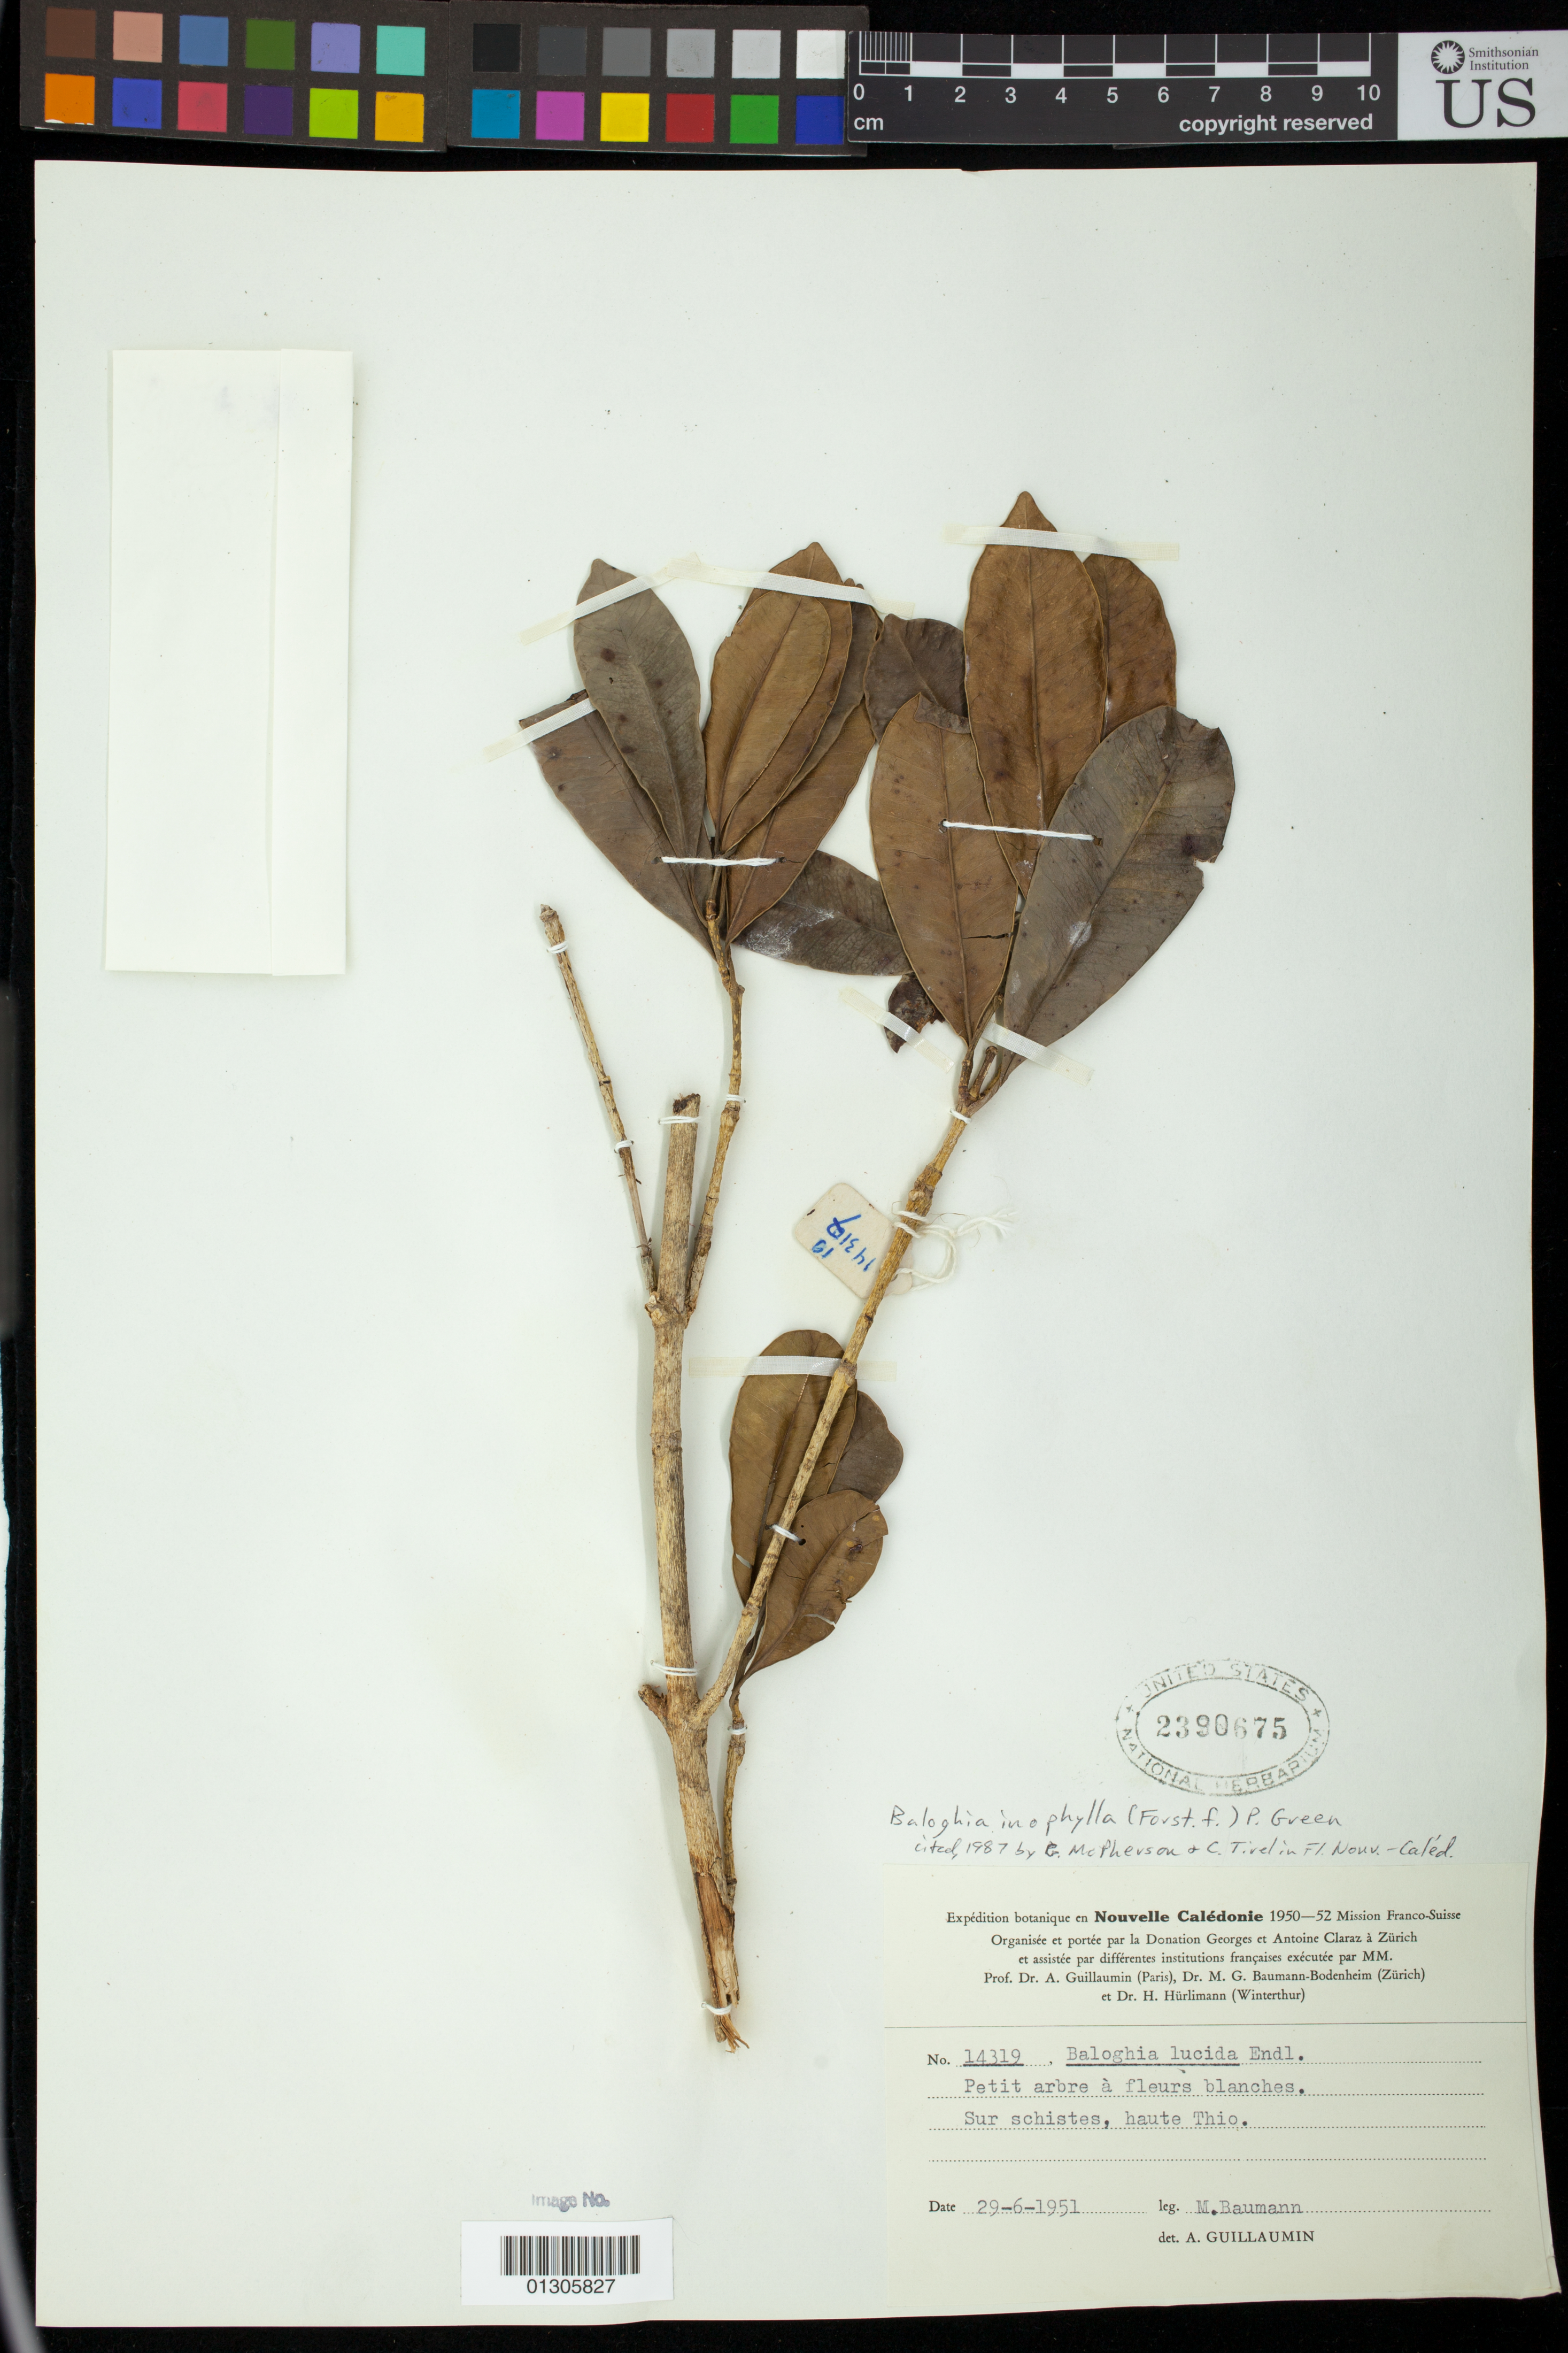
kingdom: Plantae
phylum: Tracheophyta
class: Magnoliopsida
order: Malpighiales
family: Euphorbiaceae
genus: Baloghia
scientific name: Baloghia inophylla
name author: (G. Forst.) P.S. Green ex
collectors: M. Baumann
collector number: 14319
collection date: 1951-06-29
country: New Caledonia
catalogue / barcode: US 2390675